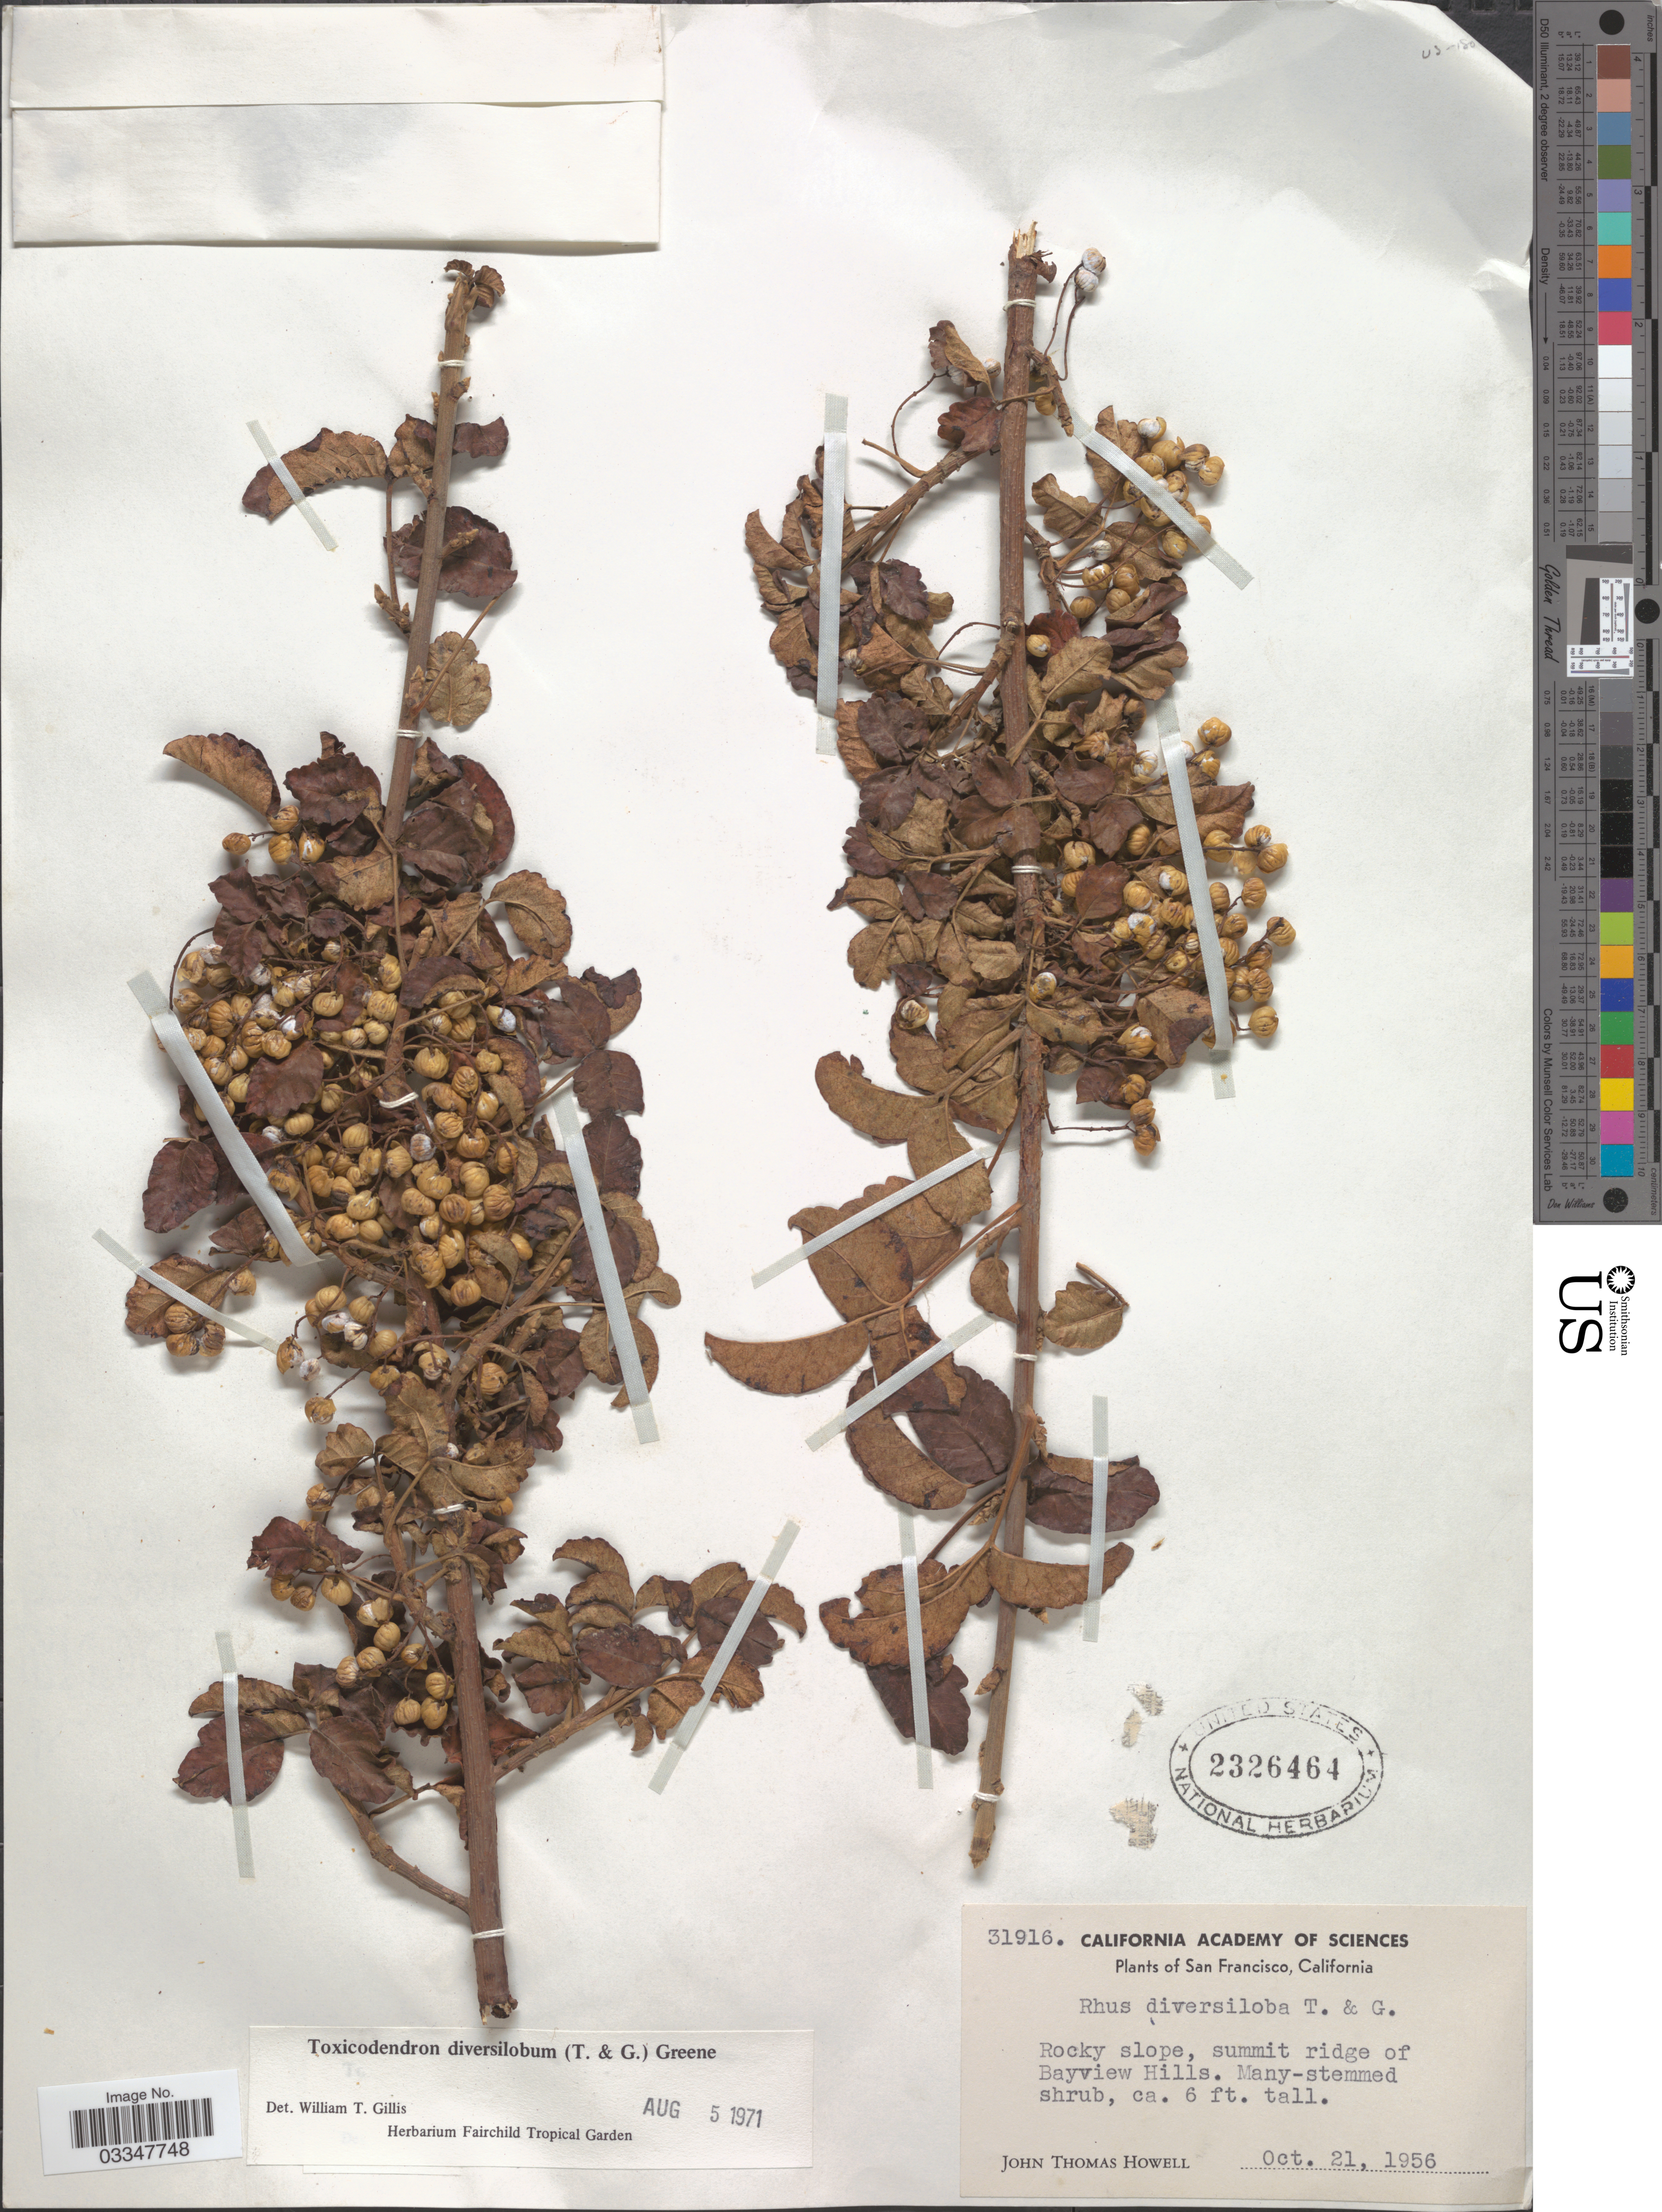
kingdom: Plantae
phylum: Tracheophyta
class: Magnoliopsida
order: Sapindales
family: Anacardiaceae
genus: Toxicodendron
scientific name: Toxicodendron diversilobum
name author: (Torr. & A. Gray) Greene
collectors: J. T. Howell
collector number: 31916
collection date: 1956-10-21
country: United States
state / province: California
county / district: San Francisco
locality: San Francisco. Summit ridge of Bayview Hills.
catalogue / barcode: US 2326464